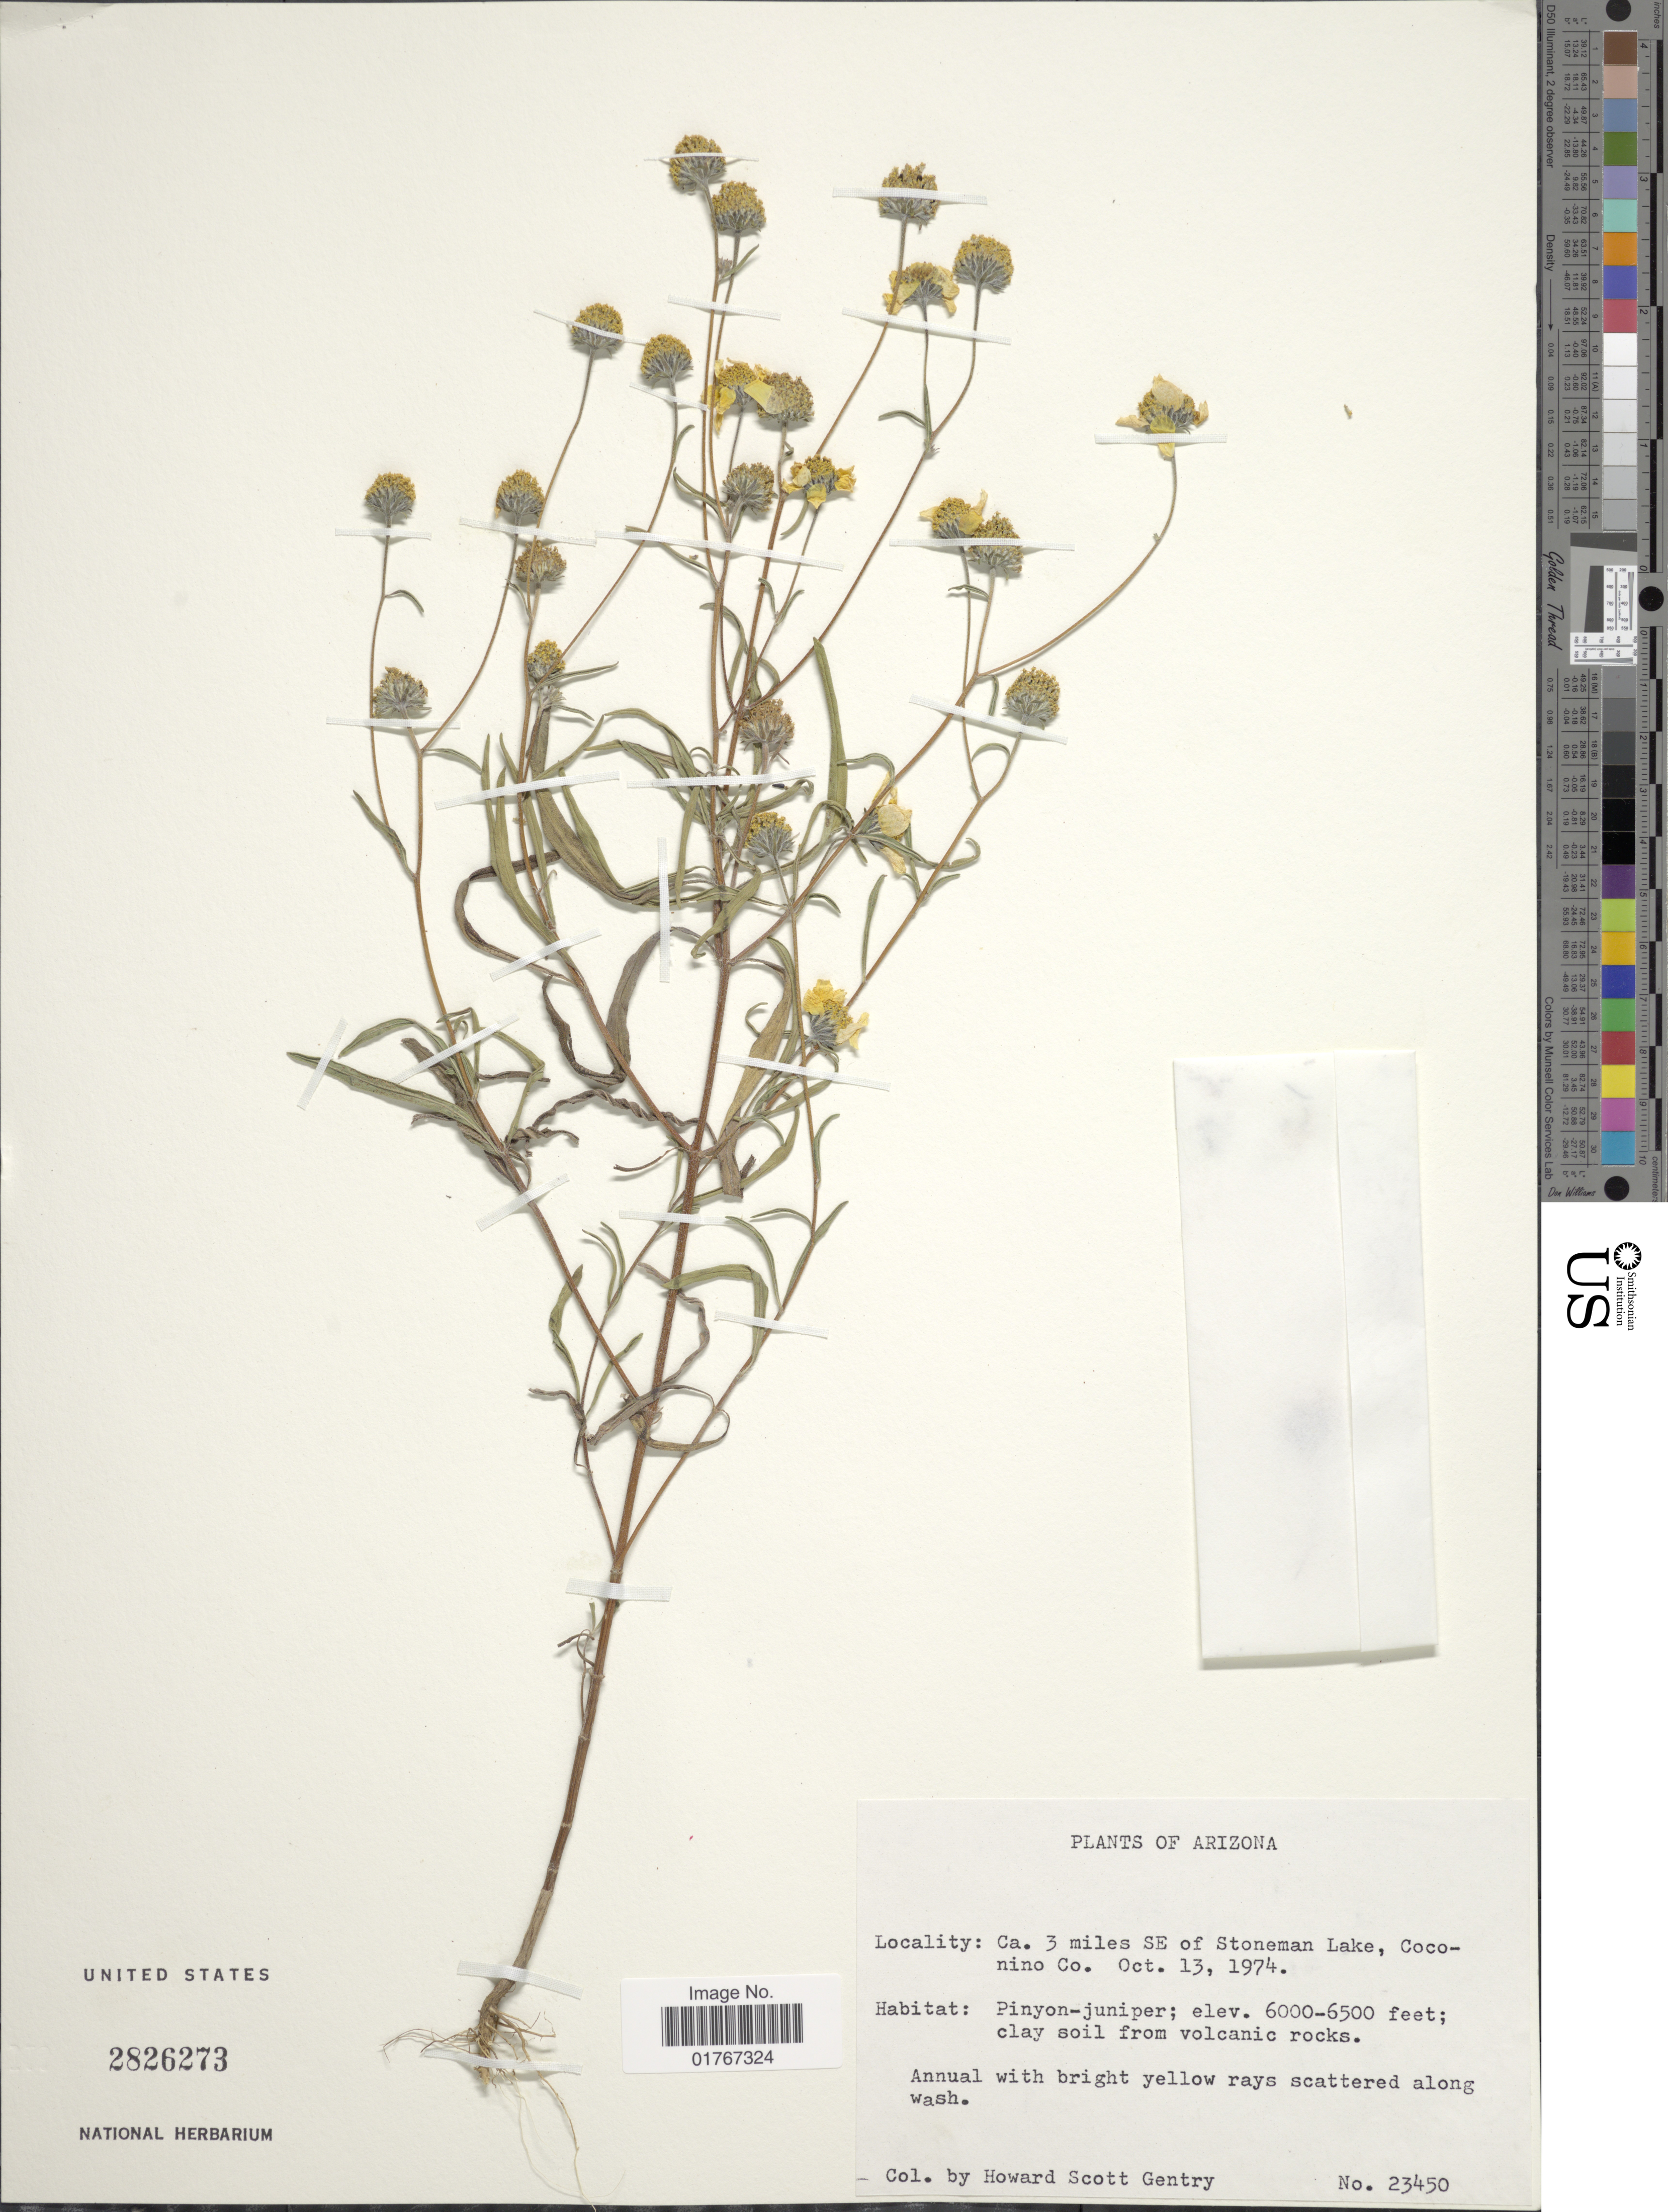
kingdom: Plantae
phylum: Tracheophyta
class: Magnoliopsida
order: Asterales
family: Asteraceae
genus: Heliomeris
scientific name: Heliomeris multiflora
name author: Nutt.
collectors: H. S. Gentry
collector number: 23450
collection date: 1974-10-13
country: United States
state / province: Arizona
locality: Ca. 3 miles SE of Stoneman Lake, Coconino Co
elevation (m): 1829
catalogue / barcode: US 2826273